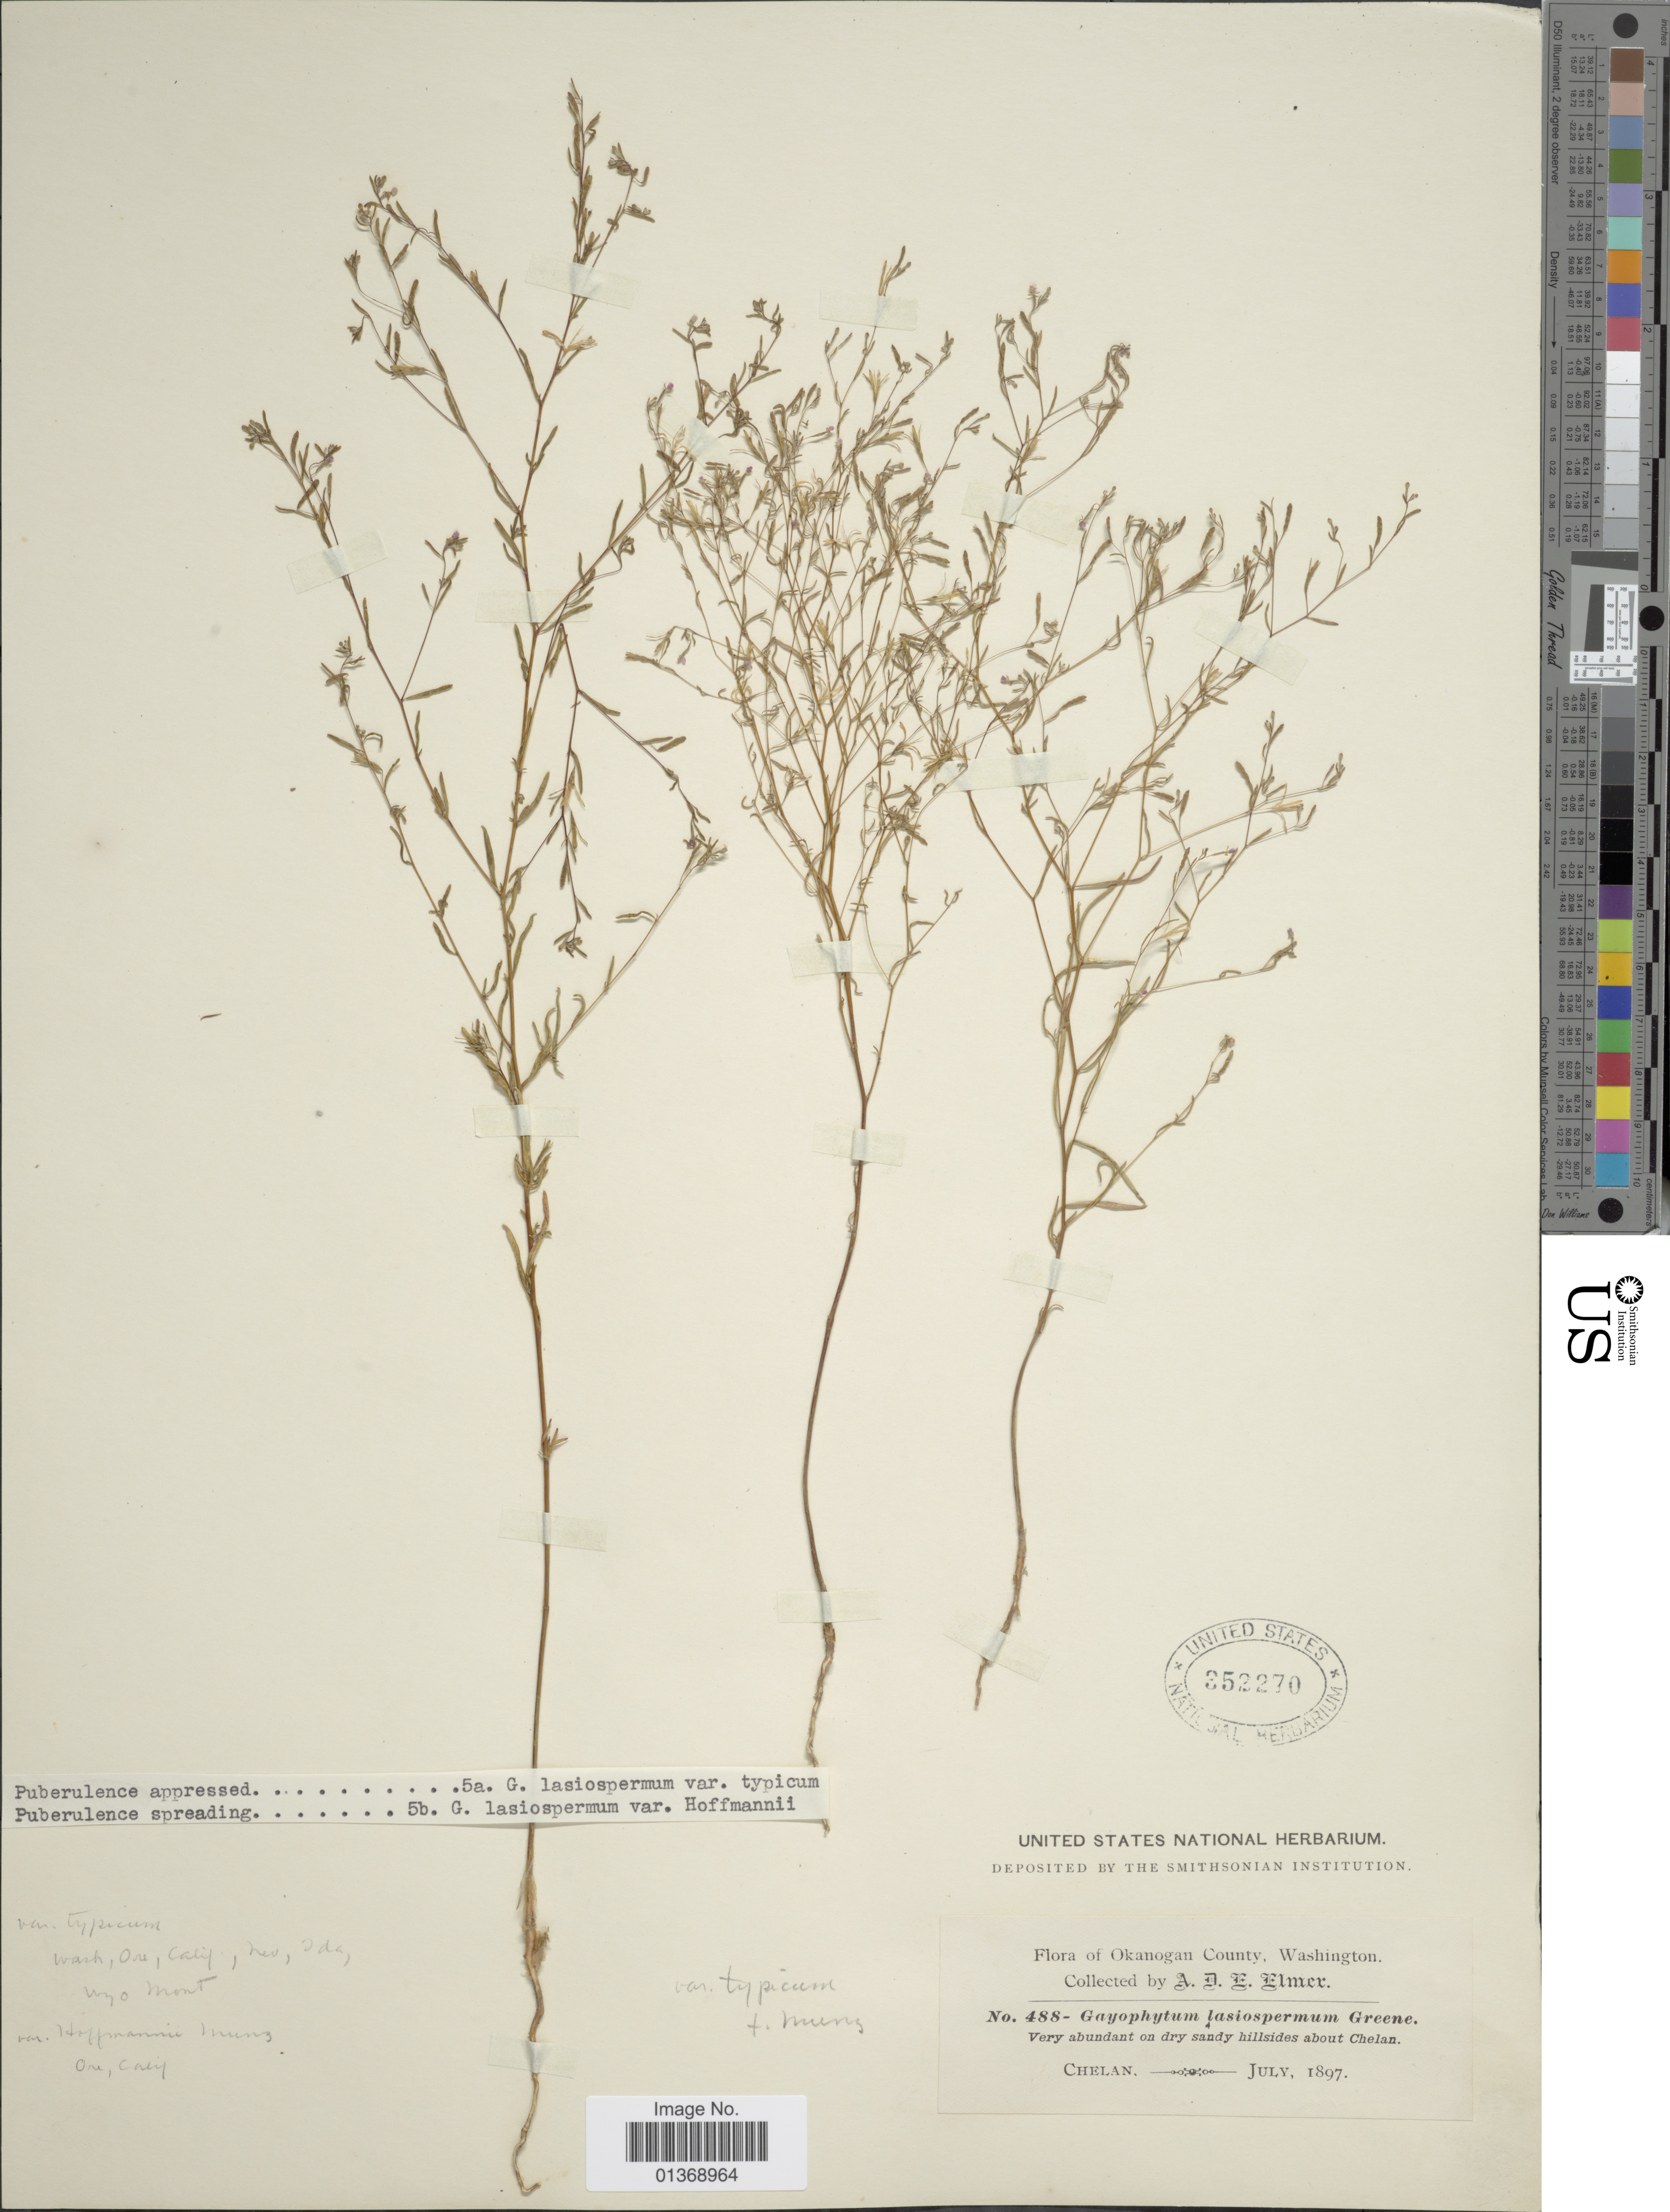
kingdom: Plantae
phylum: Tracheophyta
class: Magnoliopsida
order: Myrtales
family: Onagraceae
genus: Gayophytum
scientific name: Gayophytum diffusum subsp. parviflorum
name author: F. H. Lewis & Szweyk.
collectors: A. D. E. Elmer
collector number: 488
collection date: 1897-07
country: United States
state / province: Washington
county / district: Chelan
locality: Very abundant on dry sandy hillsides about Chelan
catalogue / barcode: US 352270